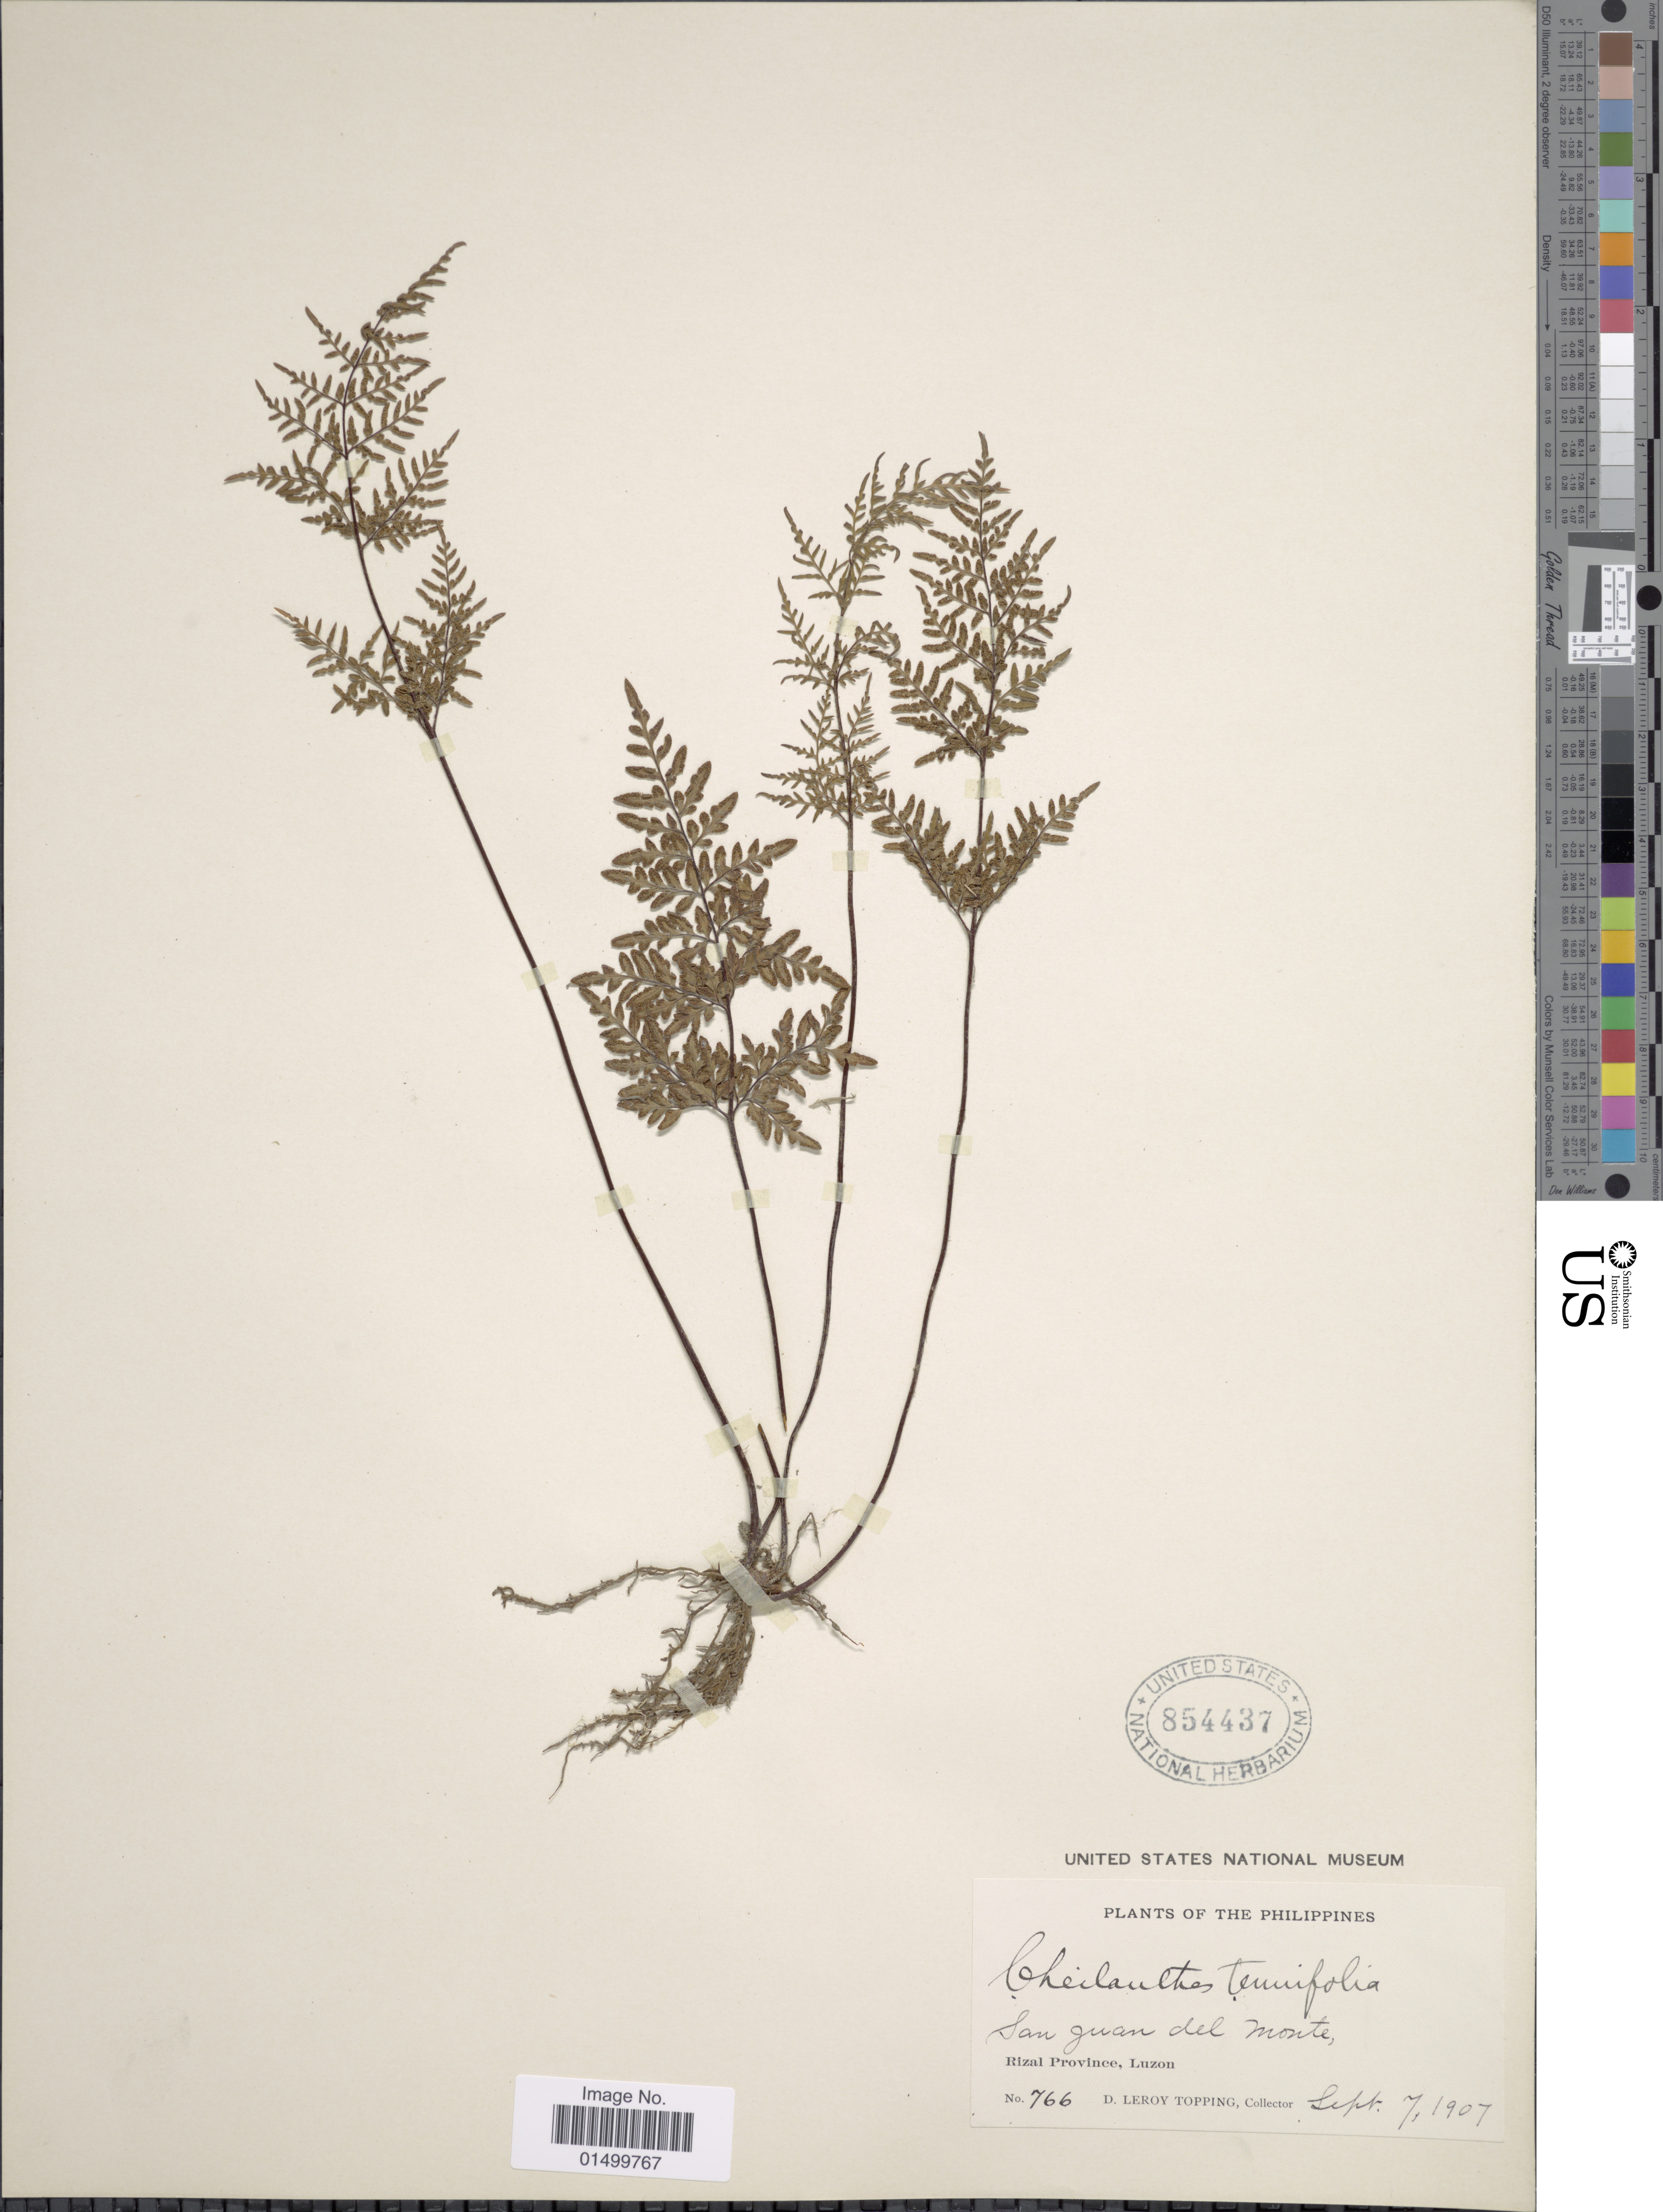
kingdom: Plantae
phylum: Tracheophyta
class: Polypodiopsida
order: Polypodiales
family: Pteridaceae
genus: Cheilanthes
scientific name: Cheilanthes tenuifolia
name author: (Burm. f.) Sw.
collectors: D. L. Topping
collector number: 766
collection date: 1907-09-07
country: Philippines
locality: San Juan del Mone, Rizal Province, Luzon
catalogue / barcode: US 854437